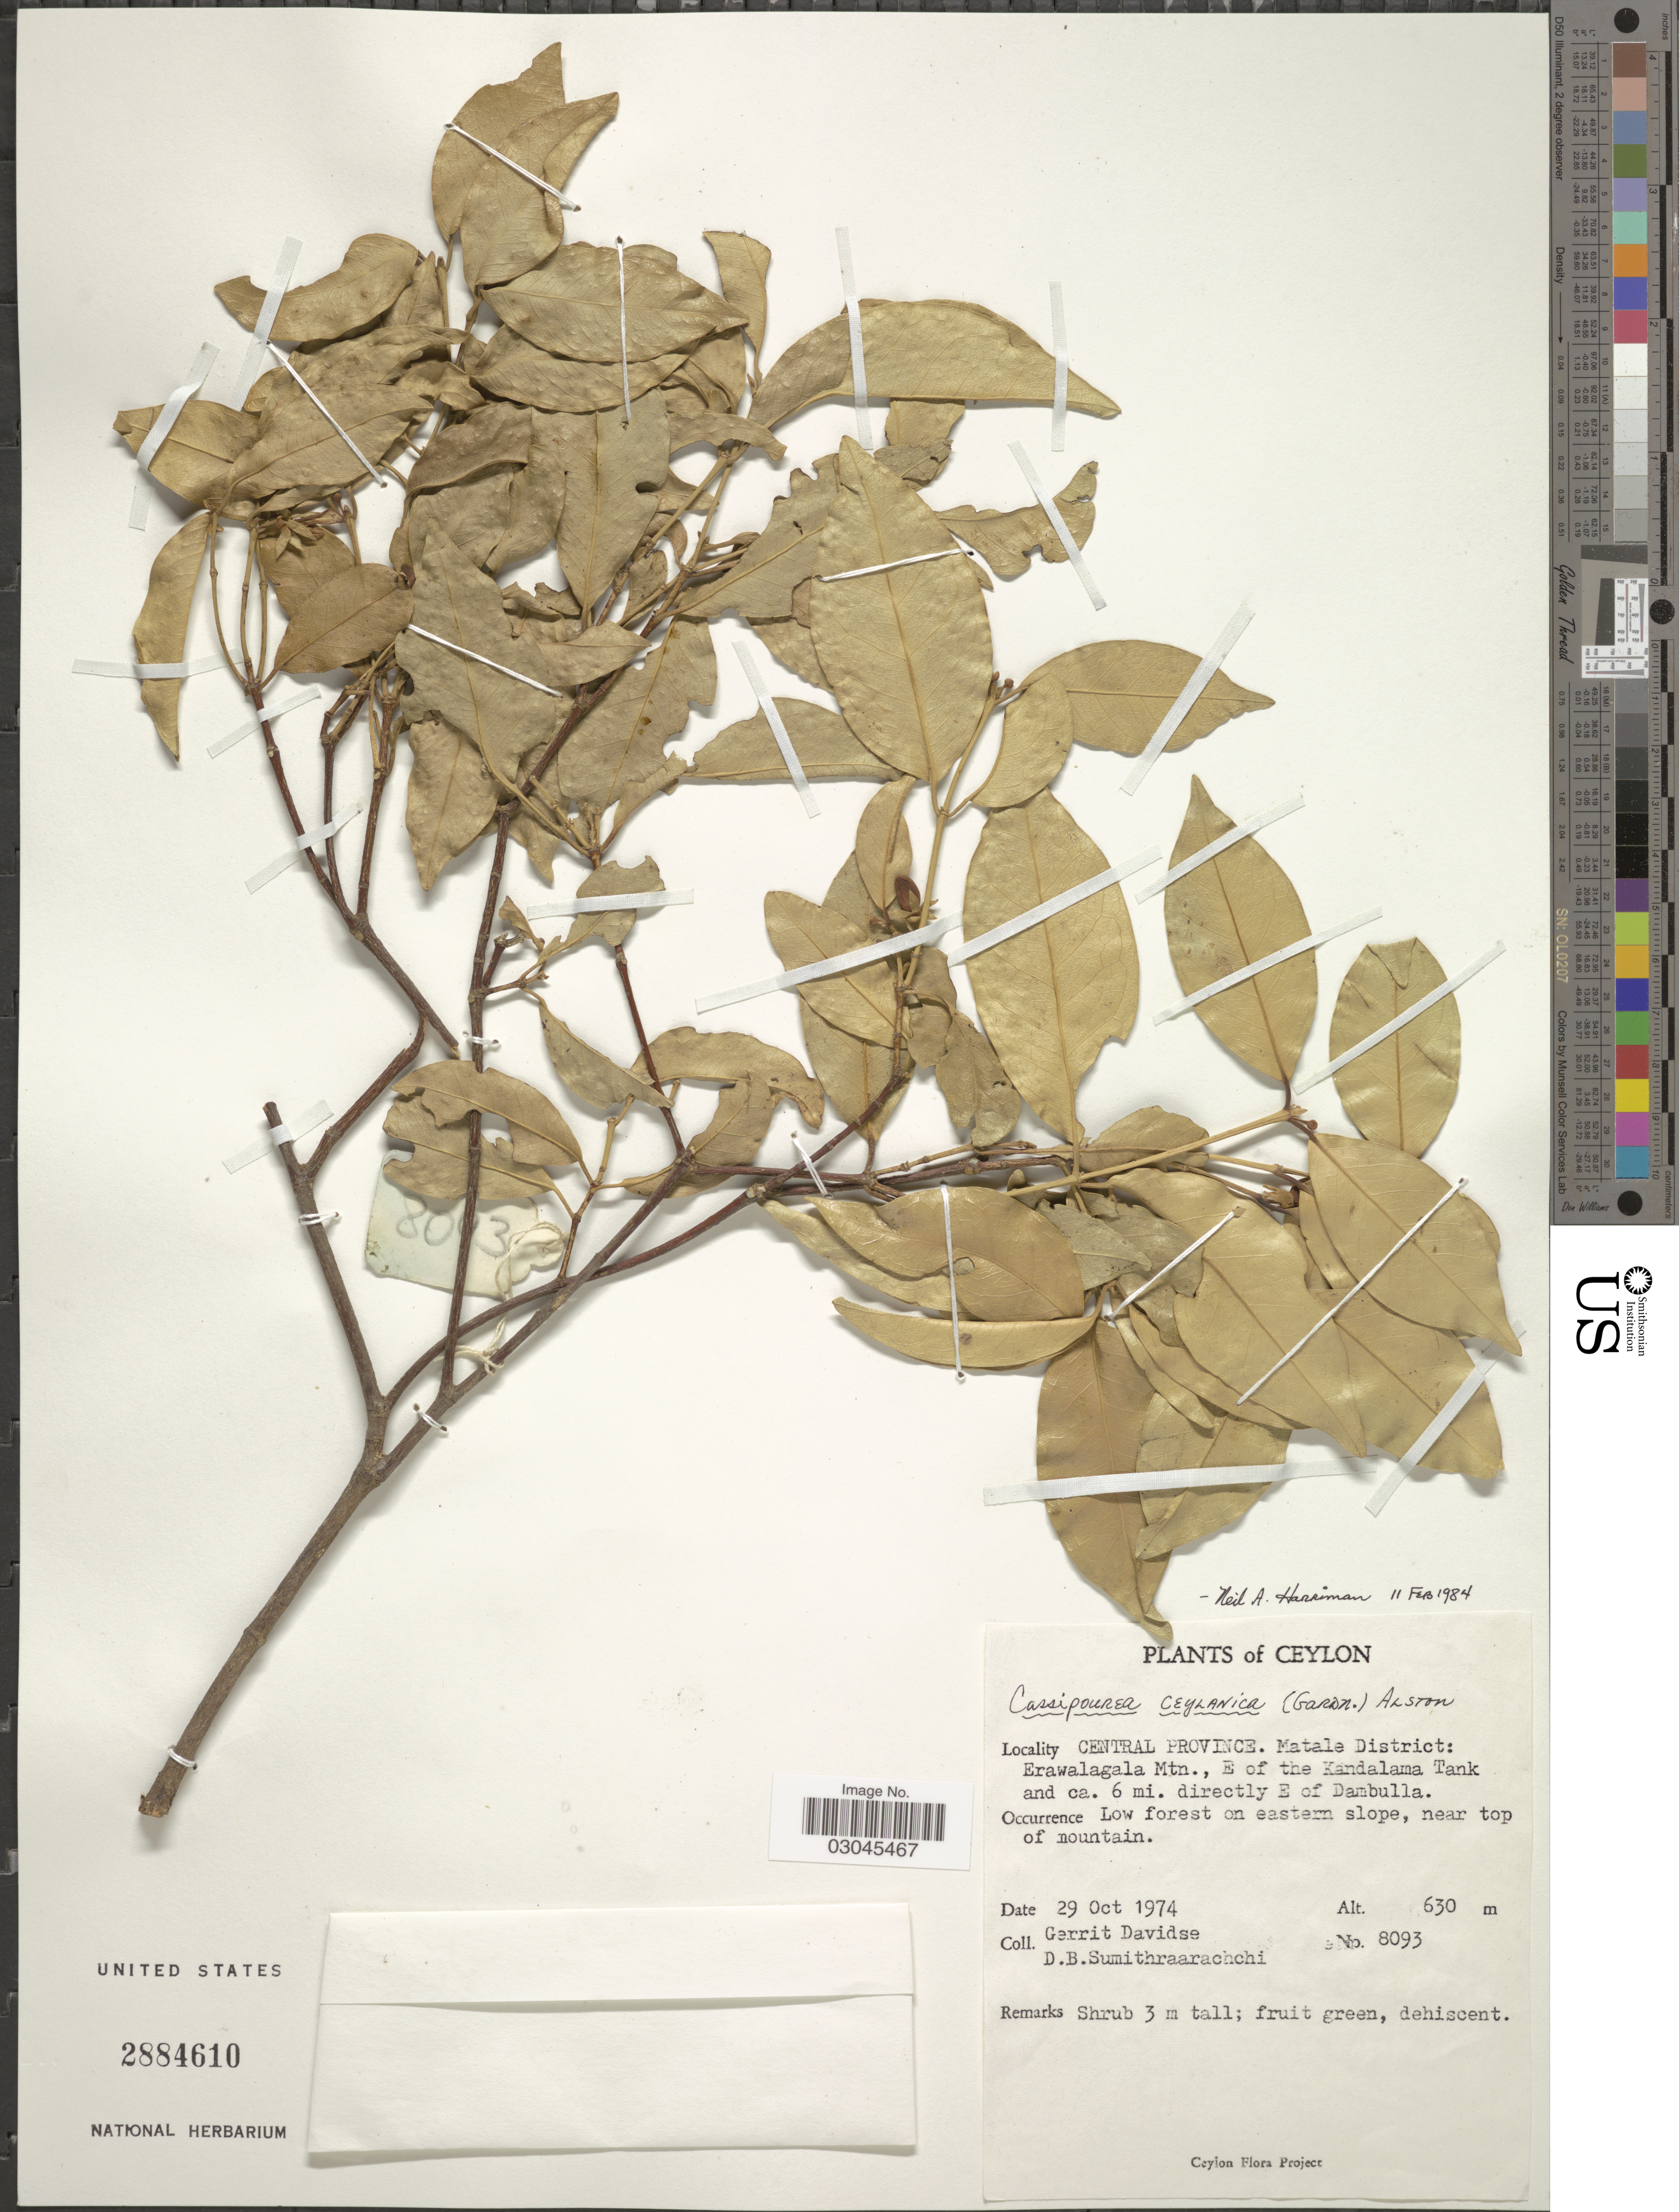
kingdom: Plantae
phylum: Tracheophyta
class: Magnoliopsida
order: Malpighiales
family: Rhizophoraceae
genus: Cassipourea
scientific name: Cassipourea ceylanica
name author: (Gardner) Alston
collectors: G. Davidse & D. B. Sumithraarachchi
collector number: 8093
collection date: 1974-10-29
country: Sri Lanka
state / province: Central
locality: Ceylon. Central Province. Matale District: Erawalagala Mtn., E of the Kandalama Tank and ca. 6 mi. directly E of Dambulla.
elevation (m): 630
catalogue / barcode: US 2884610